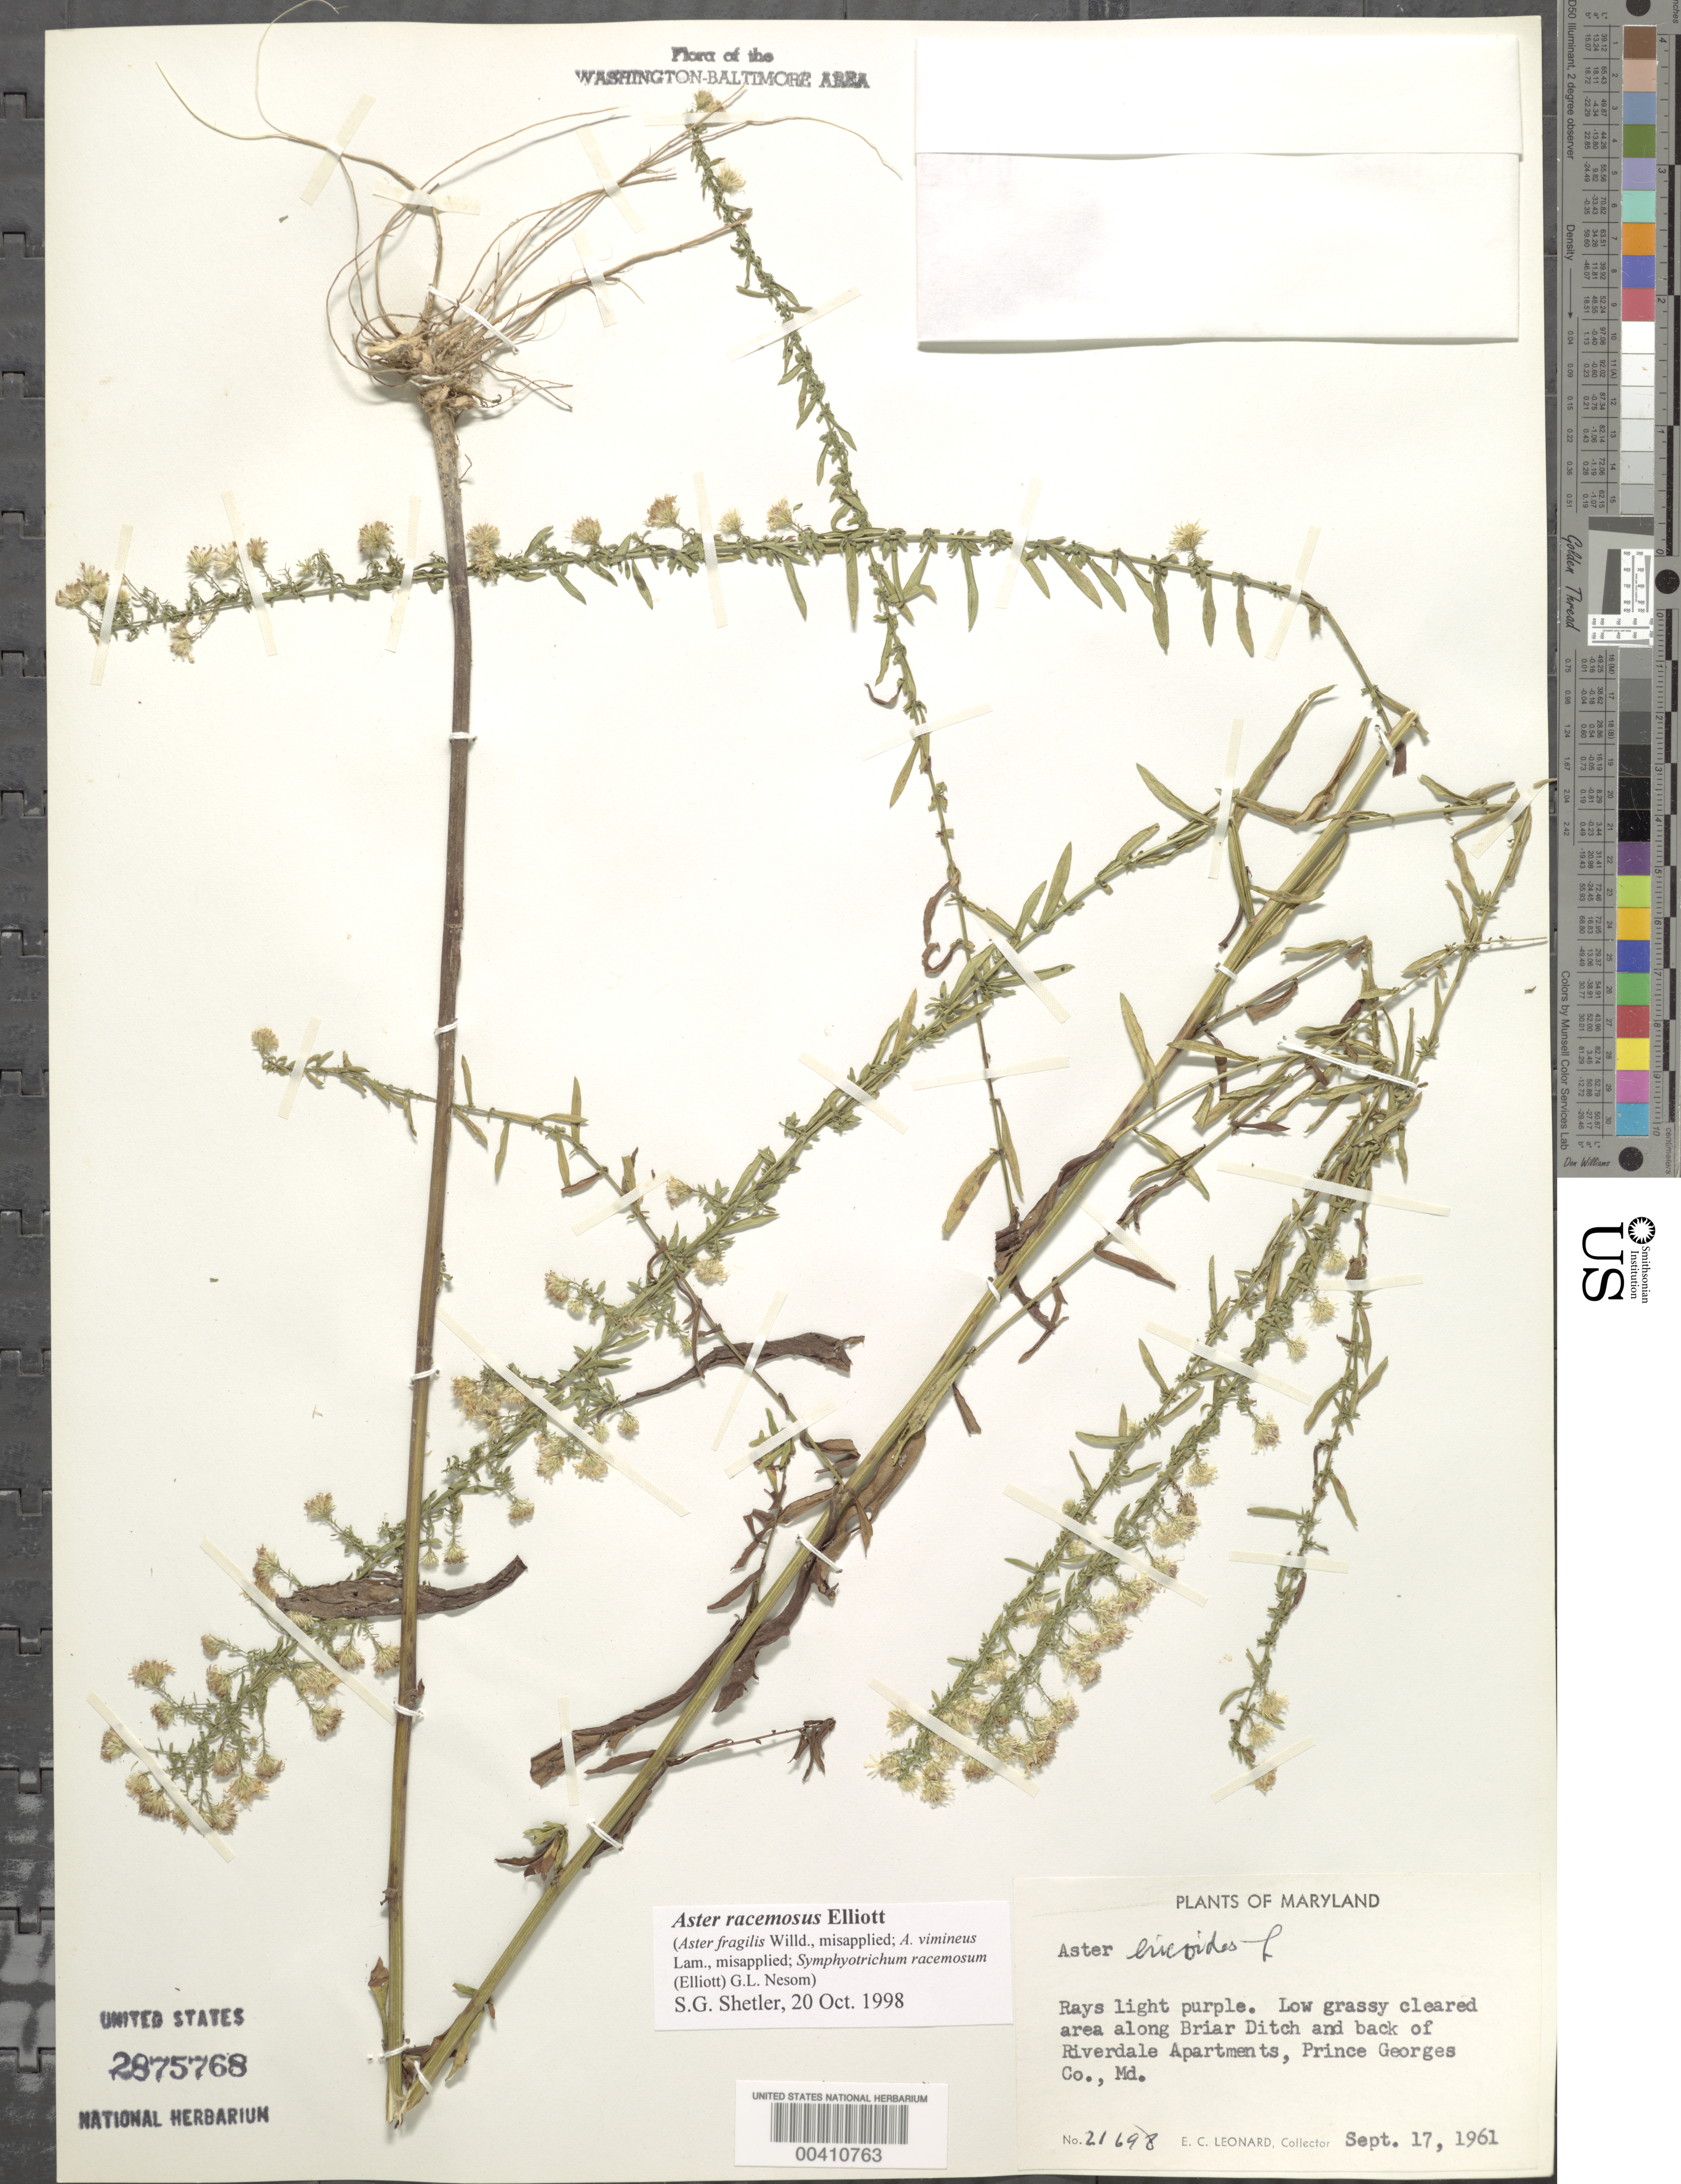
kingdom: Plantae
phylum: Tracheophyta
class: Magnoliopsida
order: Asterales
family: Asteraceae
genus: Symphyotrichum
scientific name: Symphyotrichum racemosum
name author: (Elliott) G.L. Nesom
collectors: E. C. Leonard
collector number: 21698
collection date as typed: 17 Sep 1961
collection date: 1961-09-17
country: United States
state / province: Maryland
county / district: Prince George's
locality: Briar Ditch, back of Riverdale Apartments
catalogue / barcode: US 2875768